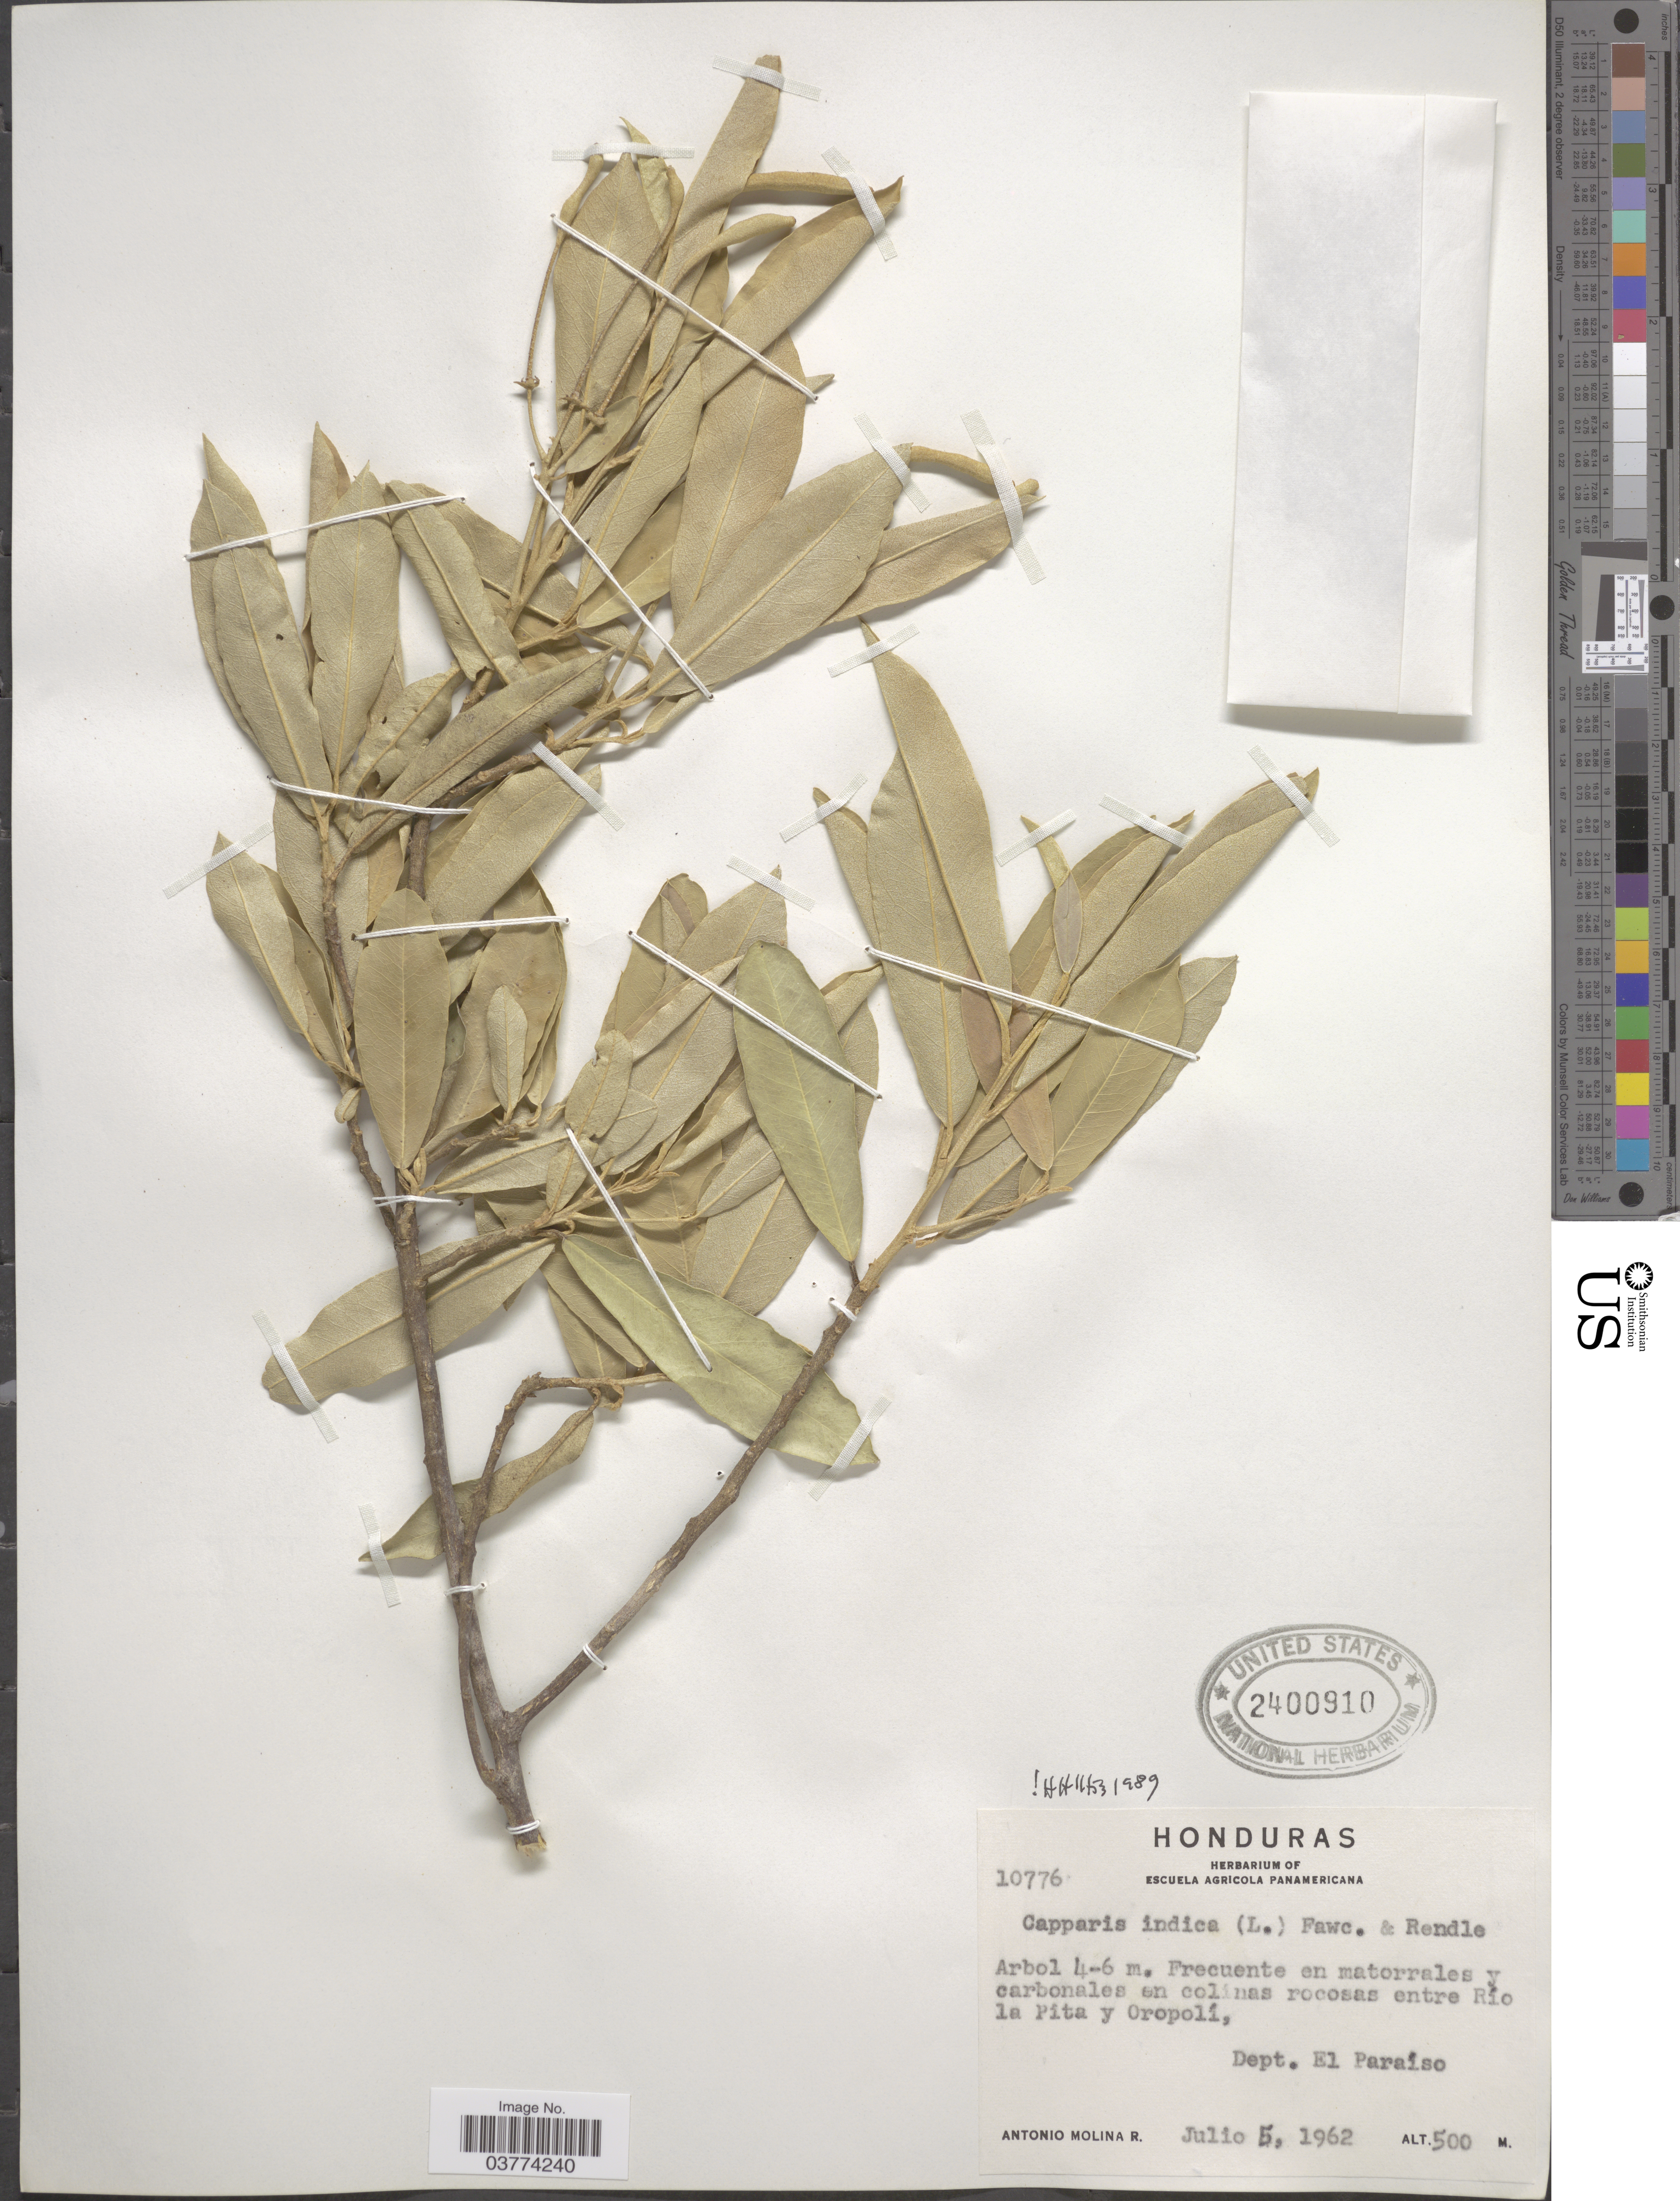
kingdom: Plantae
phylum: Tracheophyta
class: Magnoliopsida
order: Brassicales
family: Capparaceae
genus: Quadrella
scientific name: Quadrella indica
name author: (L.) Iltis & Cornejo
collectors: A. Molina R.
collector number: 10776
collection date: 1962-07-05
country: Honduras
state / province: El Paraiso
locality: Entre Río la Pita y Oropolí, Dept. El Paraíso.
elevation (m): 500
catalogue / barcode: US 2400910